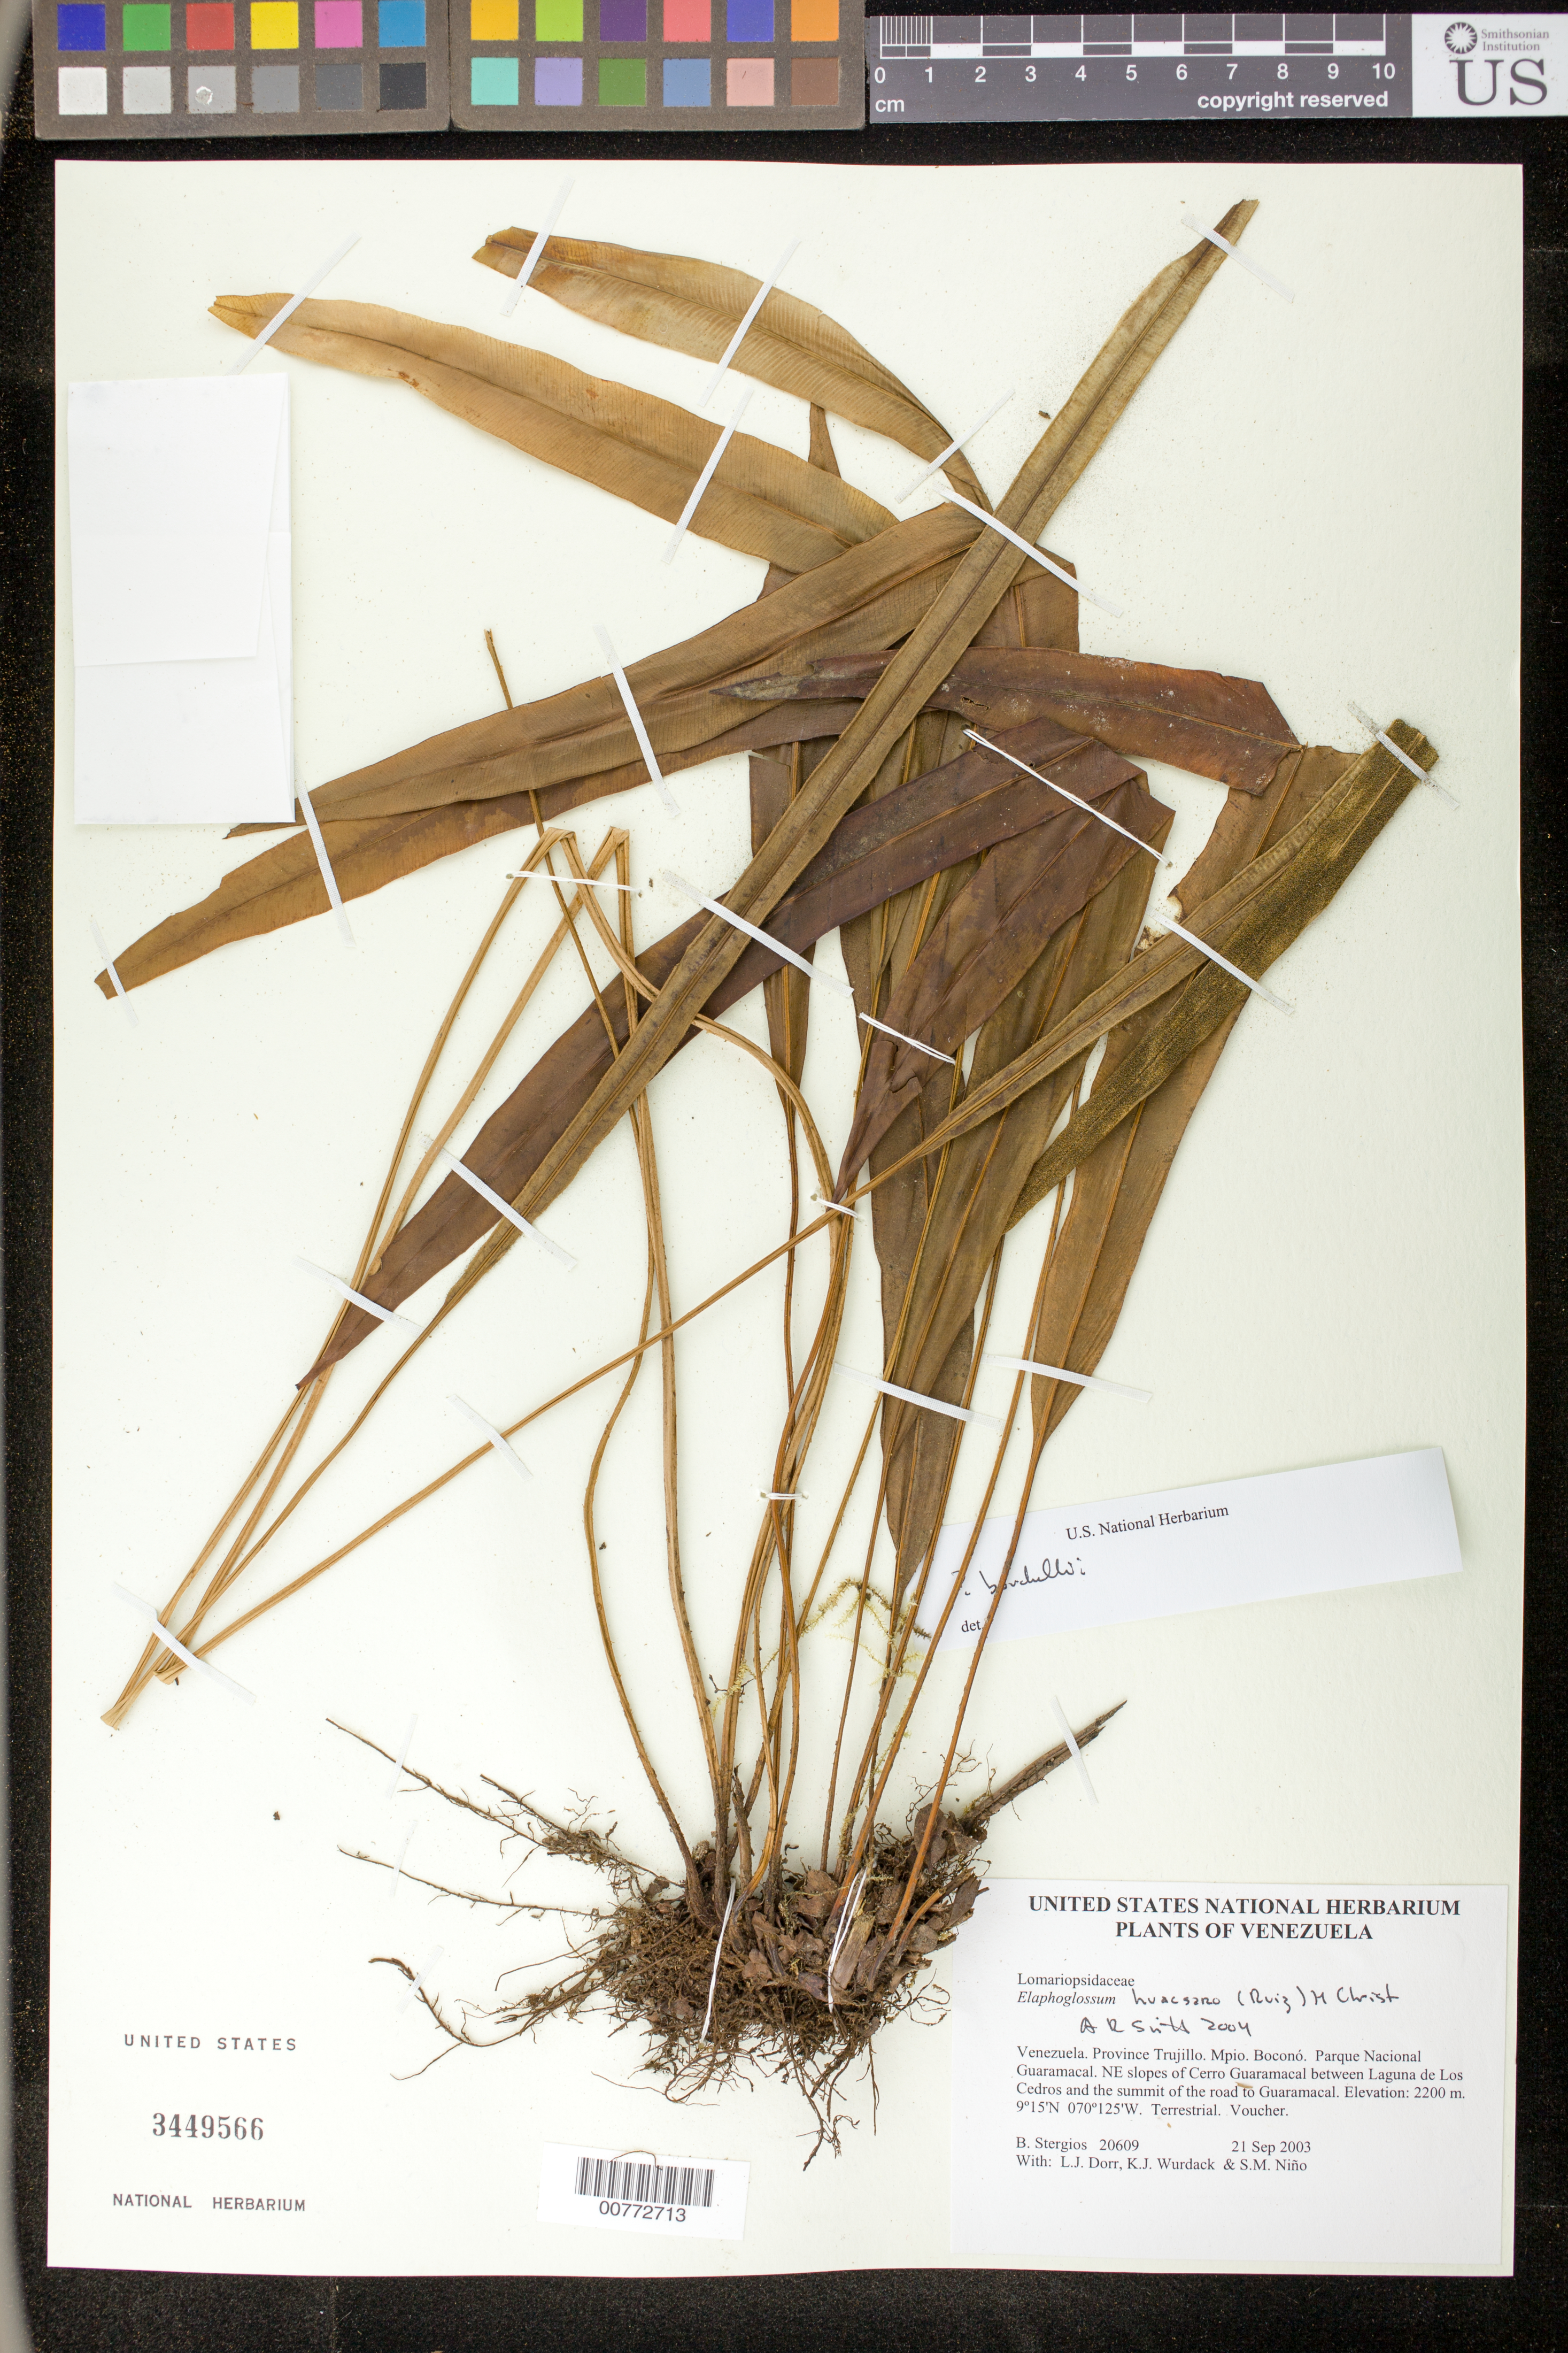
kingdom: Plantae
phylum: Tracheophyta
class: Polypodiopsida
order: Polypodiales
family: Dryopteridaceae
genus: Elaphoglossum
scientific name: Elaphoglossum huacsaro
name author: (Ruiz) Christ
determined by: Smith, Alan R., (UC)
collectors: B. G. Stergios, L. J. Dorr, K. Wurdack & S. M. Niño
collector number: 20609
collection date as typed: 21 Sep 2003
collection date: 2003-09-21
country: Venezuela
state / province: Trujillo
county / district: Boconó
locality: Parque Nacional Guaramacal. NE slopes of Cerro Guaramacal between Laguna de Los Cedros and the summit of the road to Guaramacal.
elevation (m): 2200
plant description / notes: NY, PORT, UC, US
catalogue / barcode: US 3449566